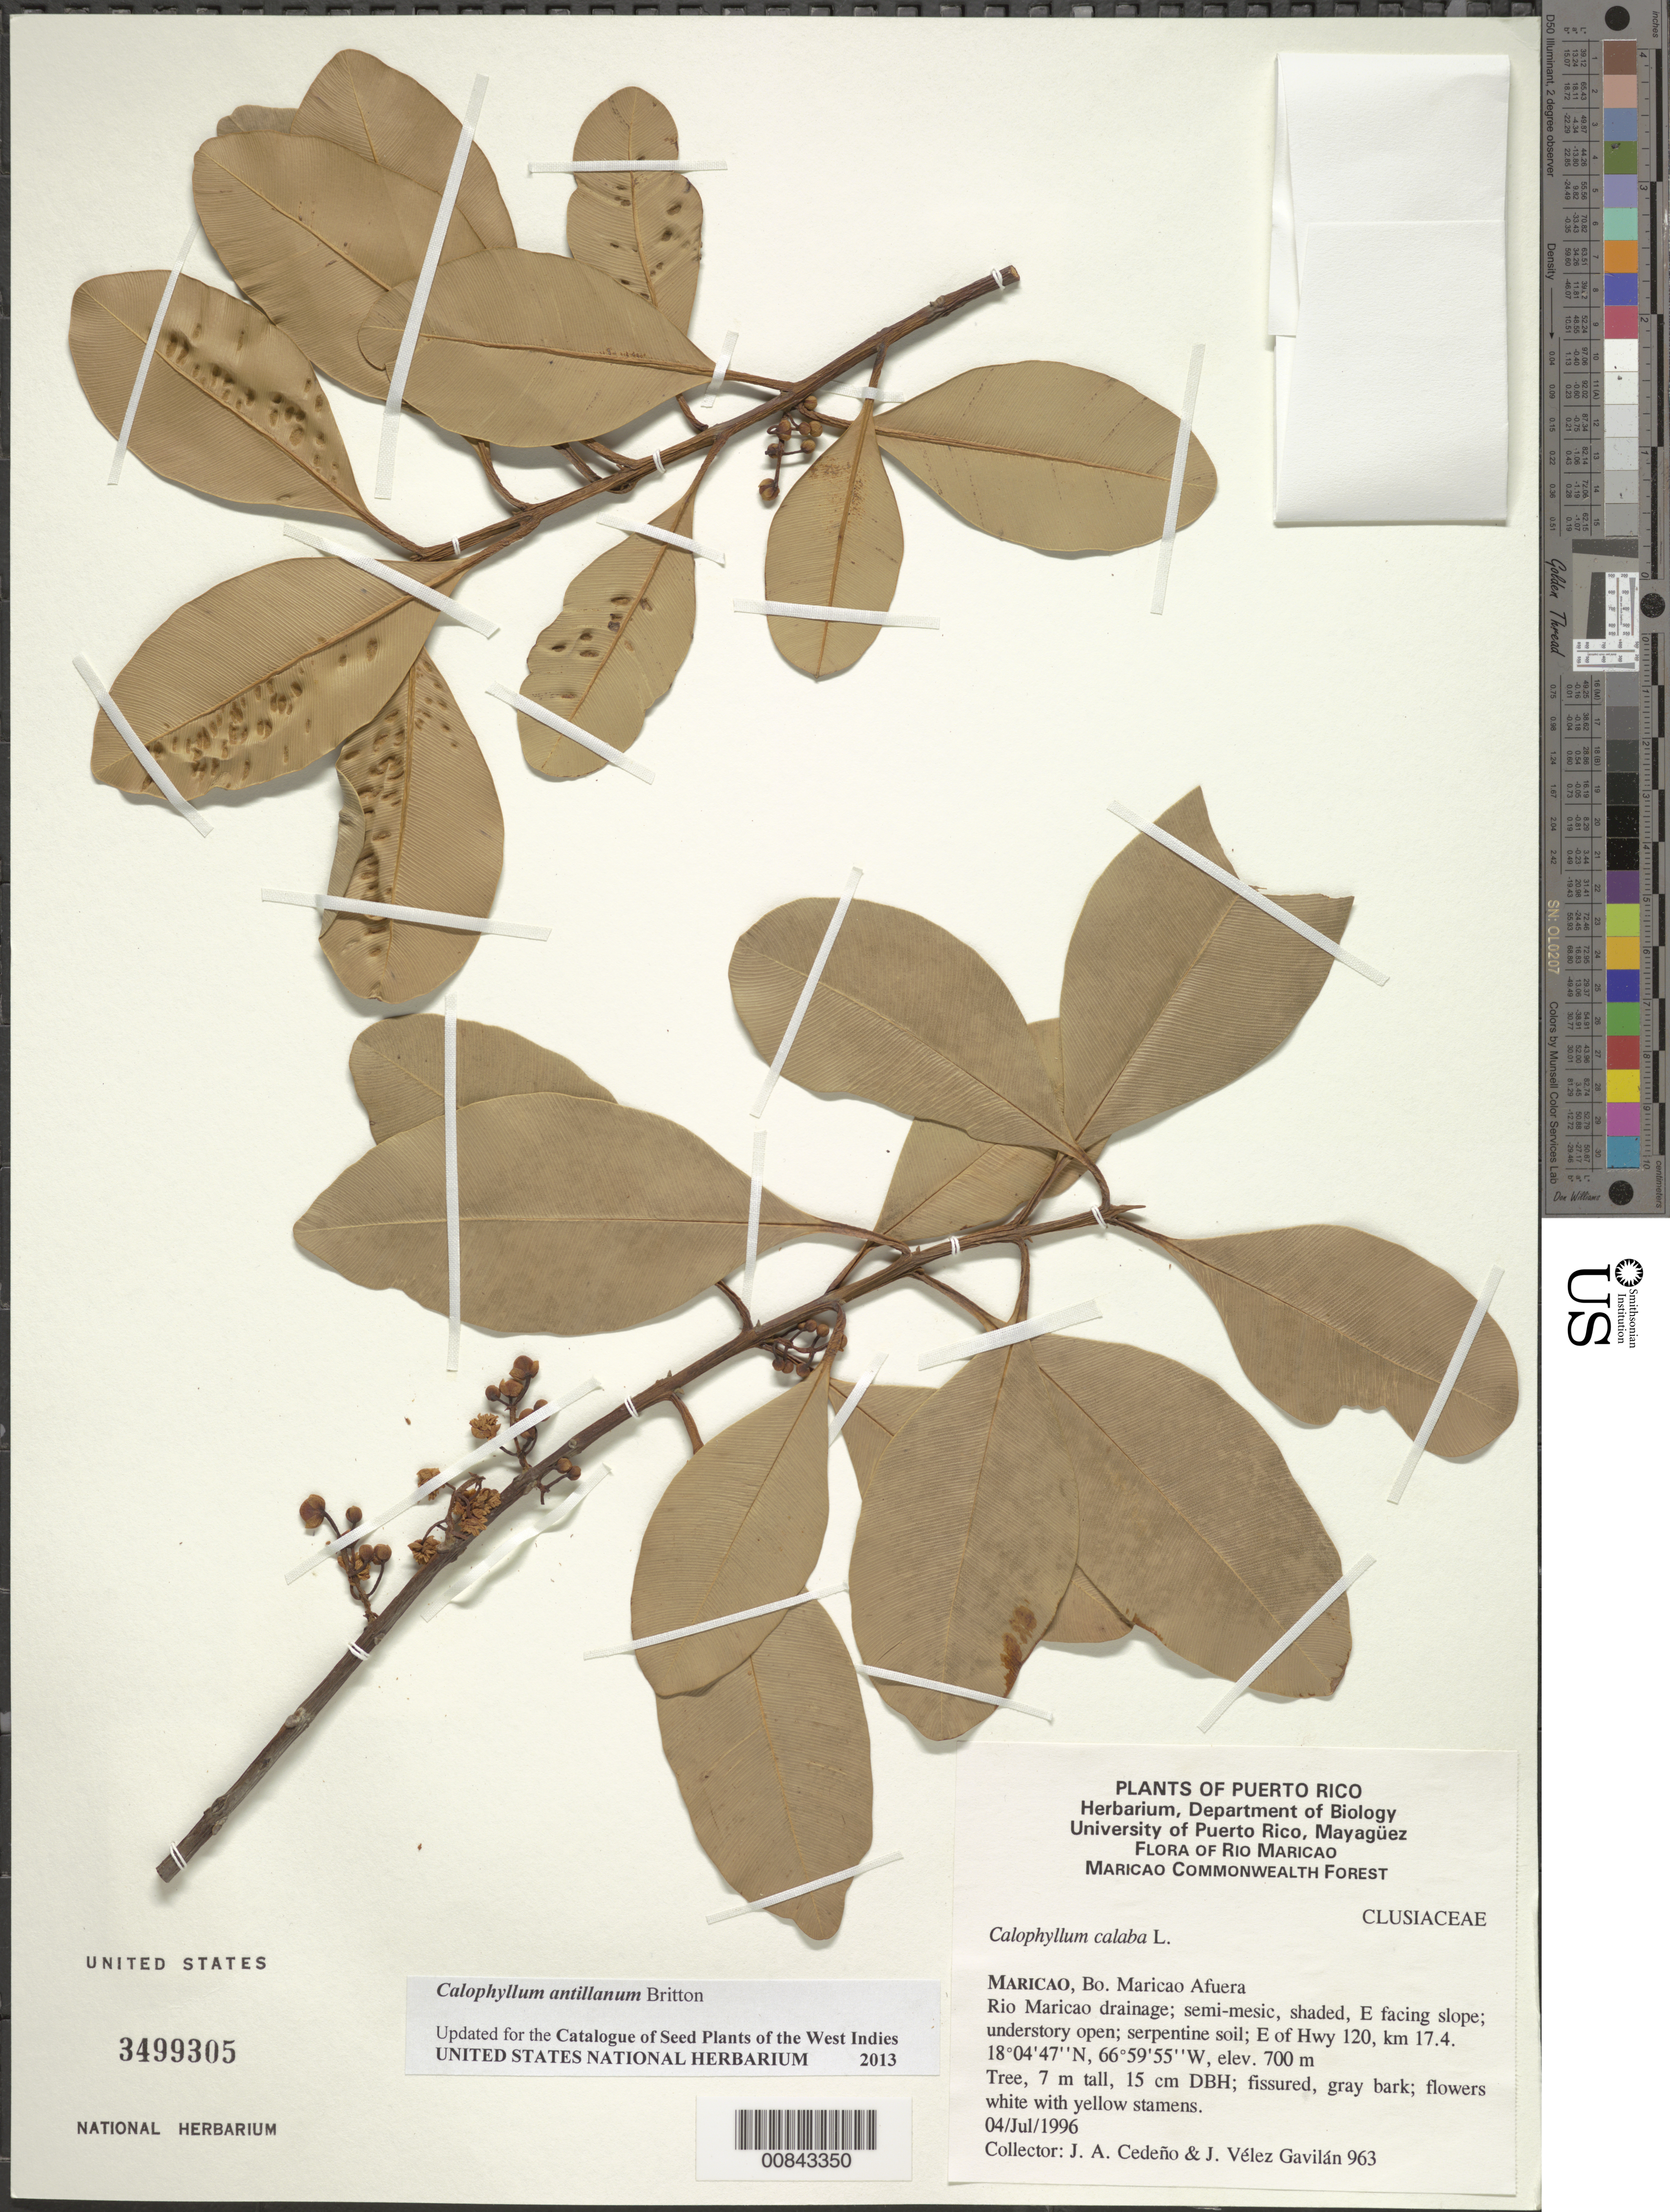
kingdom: Plantae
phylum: Tracheophyta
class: Magnoliopsida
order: Malpighiales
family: Calophyllaceae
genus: Calophyllum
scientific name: Calophyllum antillanum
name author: Britton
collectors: J. A. Cedeño M. & J. Vélez-Gavilán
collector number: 963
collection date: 1996-07-04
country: Puerto Rico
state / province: Maricao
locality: Bo. Maricao Afuera, Rio Maricao drainage, E of Hwy 120, km 17.4.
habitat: Semi-mesic, shaded, E facing slope; understory open; serpentine soil.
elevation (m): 700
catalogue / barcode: US 3499305